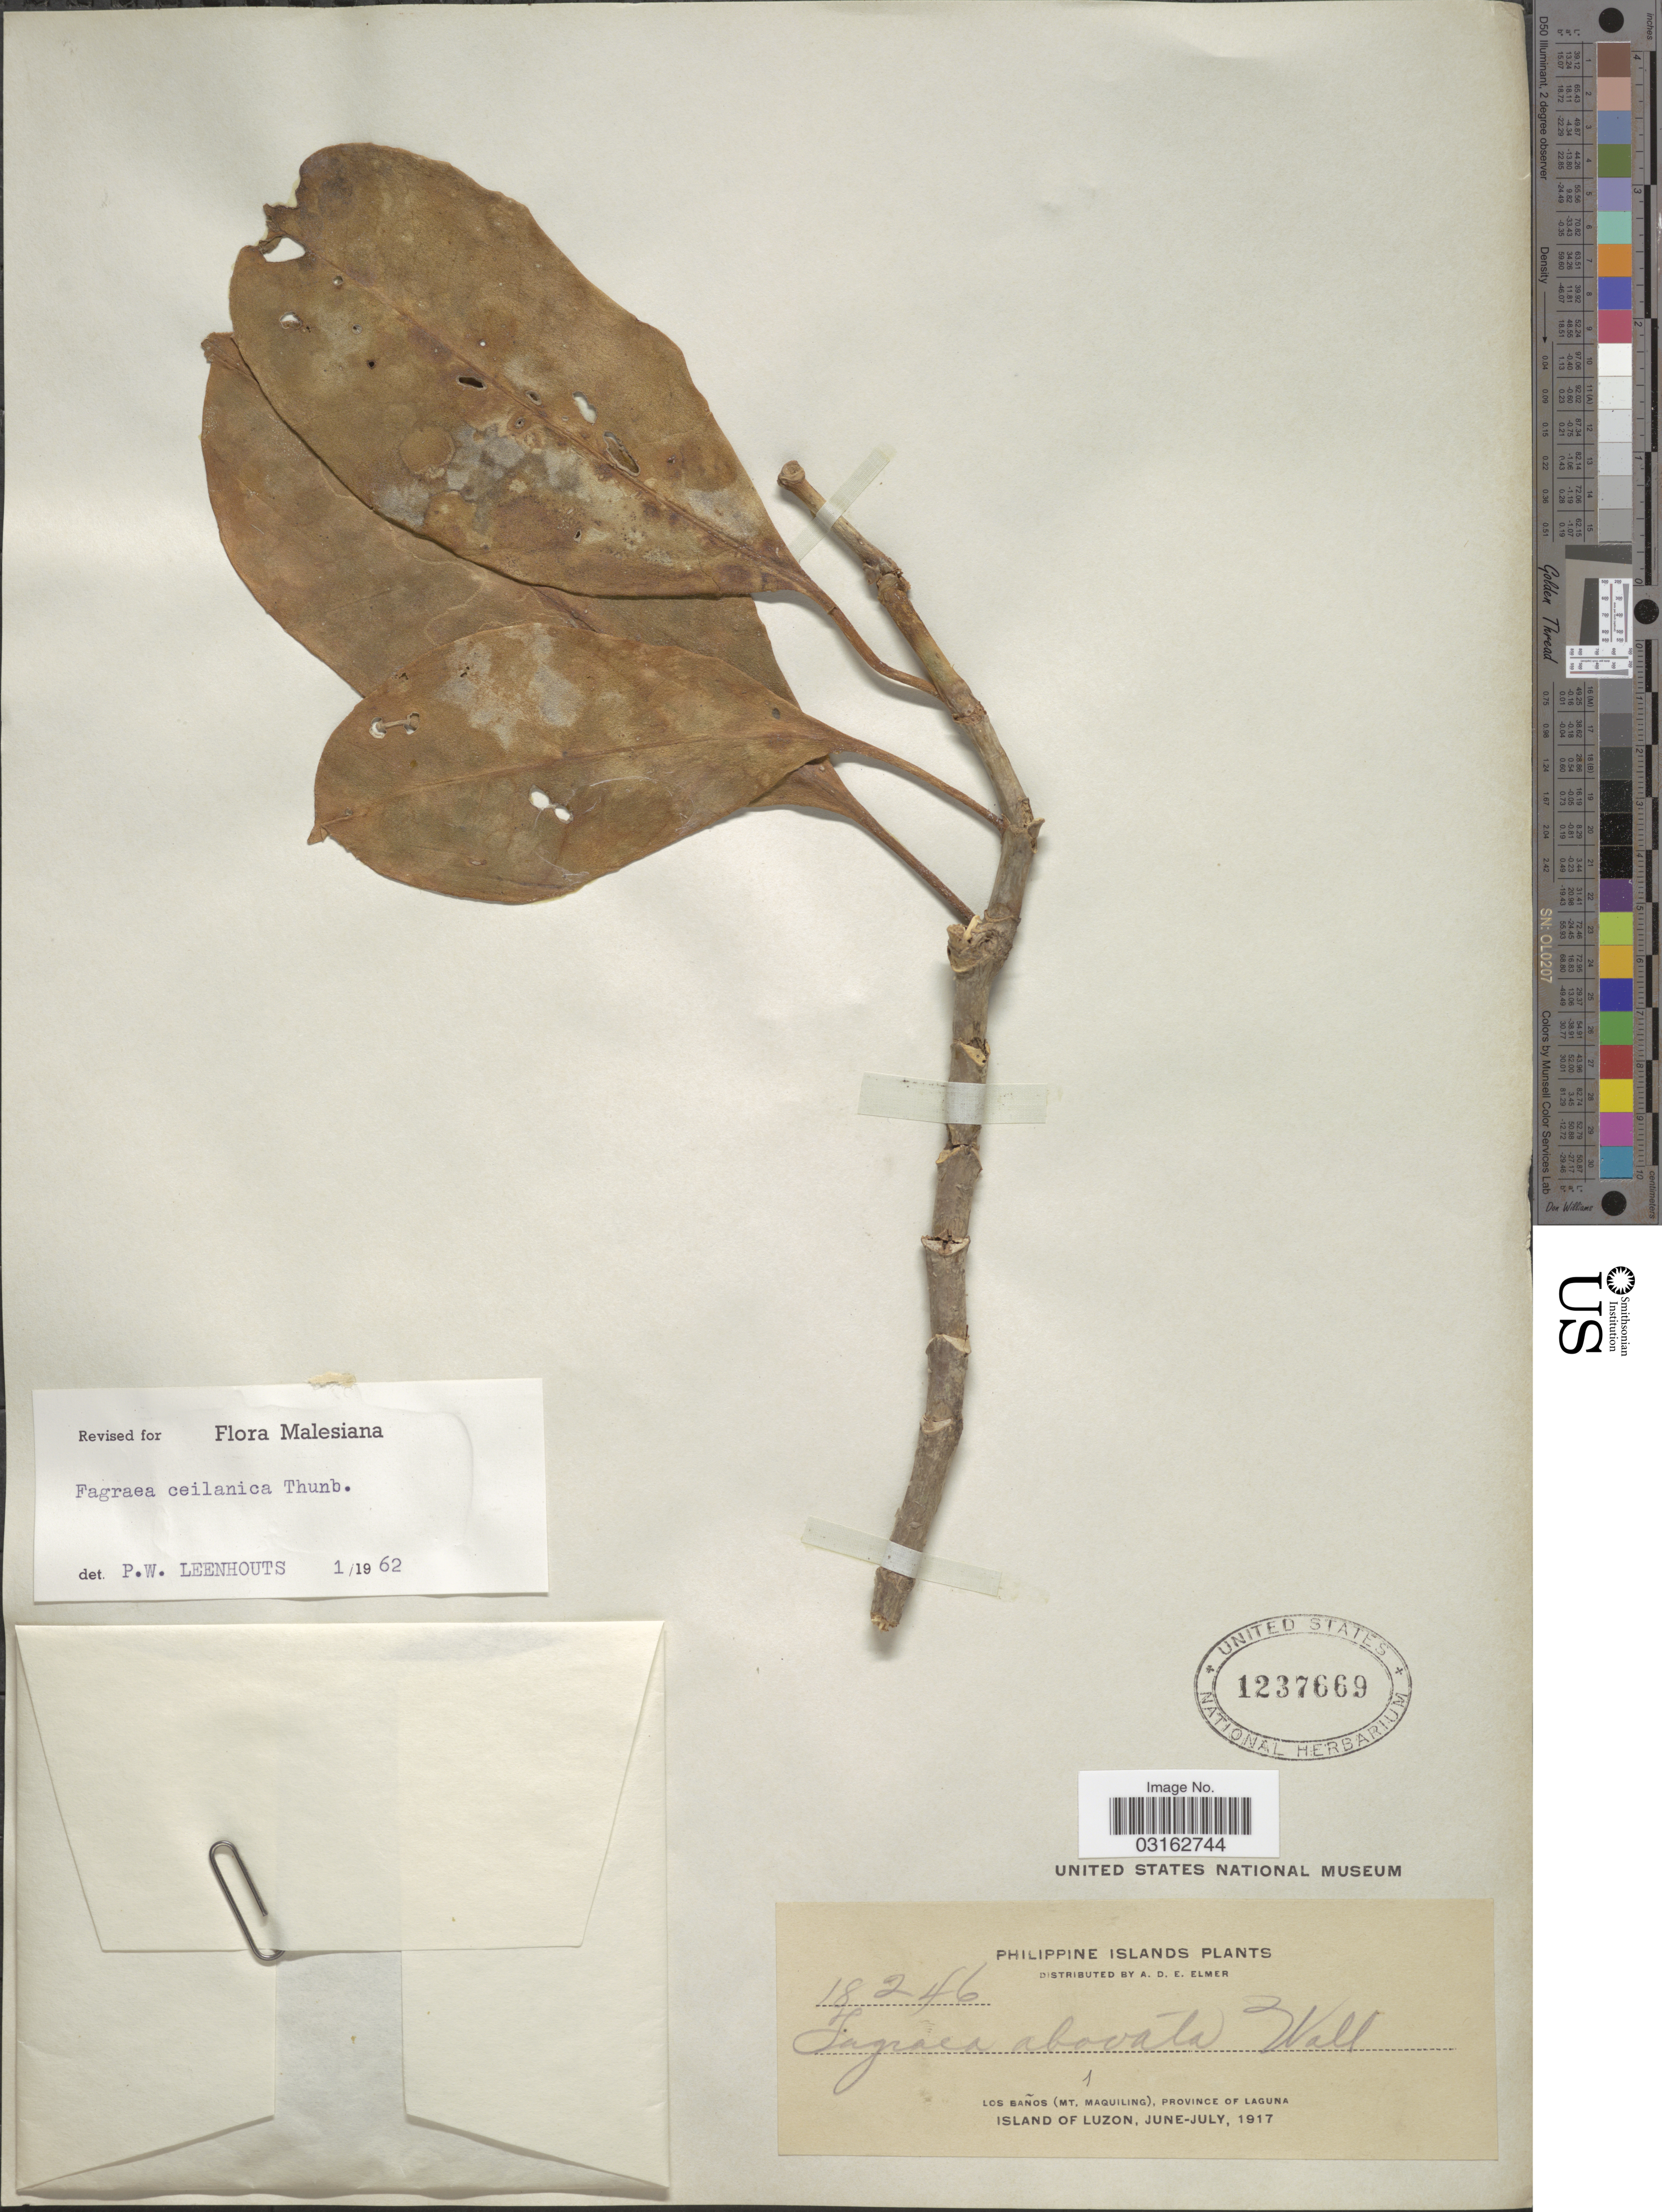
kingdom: Plantae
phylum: Tracheophyta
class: Magnoliopsida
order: Gentianales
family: Gentianaceae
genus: Fagraea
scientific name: Fagraea ceilanica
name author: Thunb.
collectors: A. D. E. Elmer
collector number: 18246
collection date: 1917-06/1917-07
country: Philippines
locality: Los Baños (Mt. Maquiling), Province of Laguna, Island of Luzon.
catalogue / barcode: US 1237669